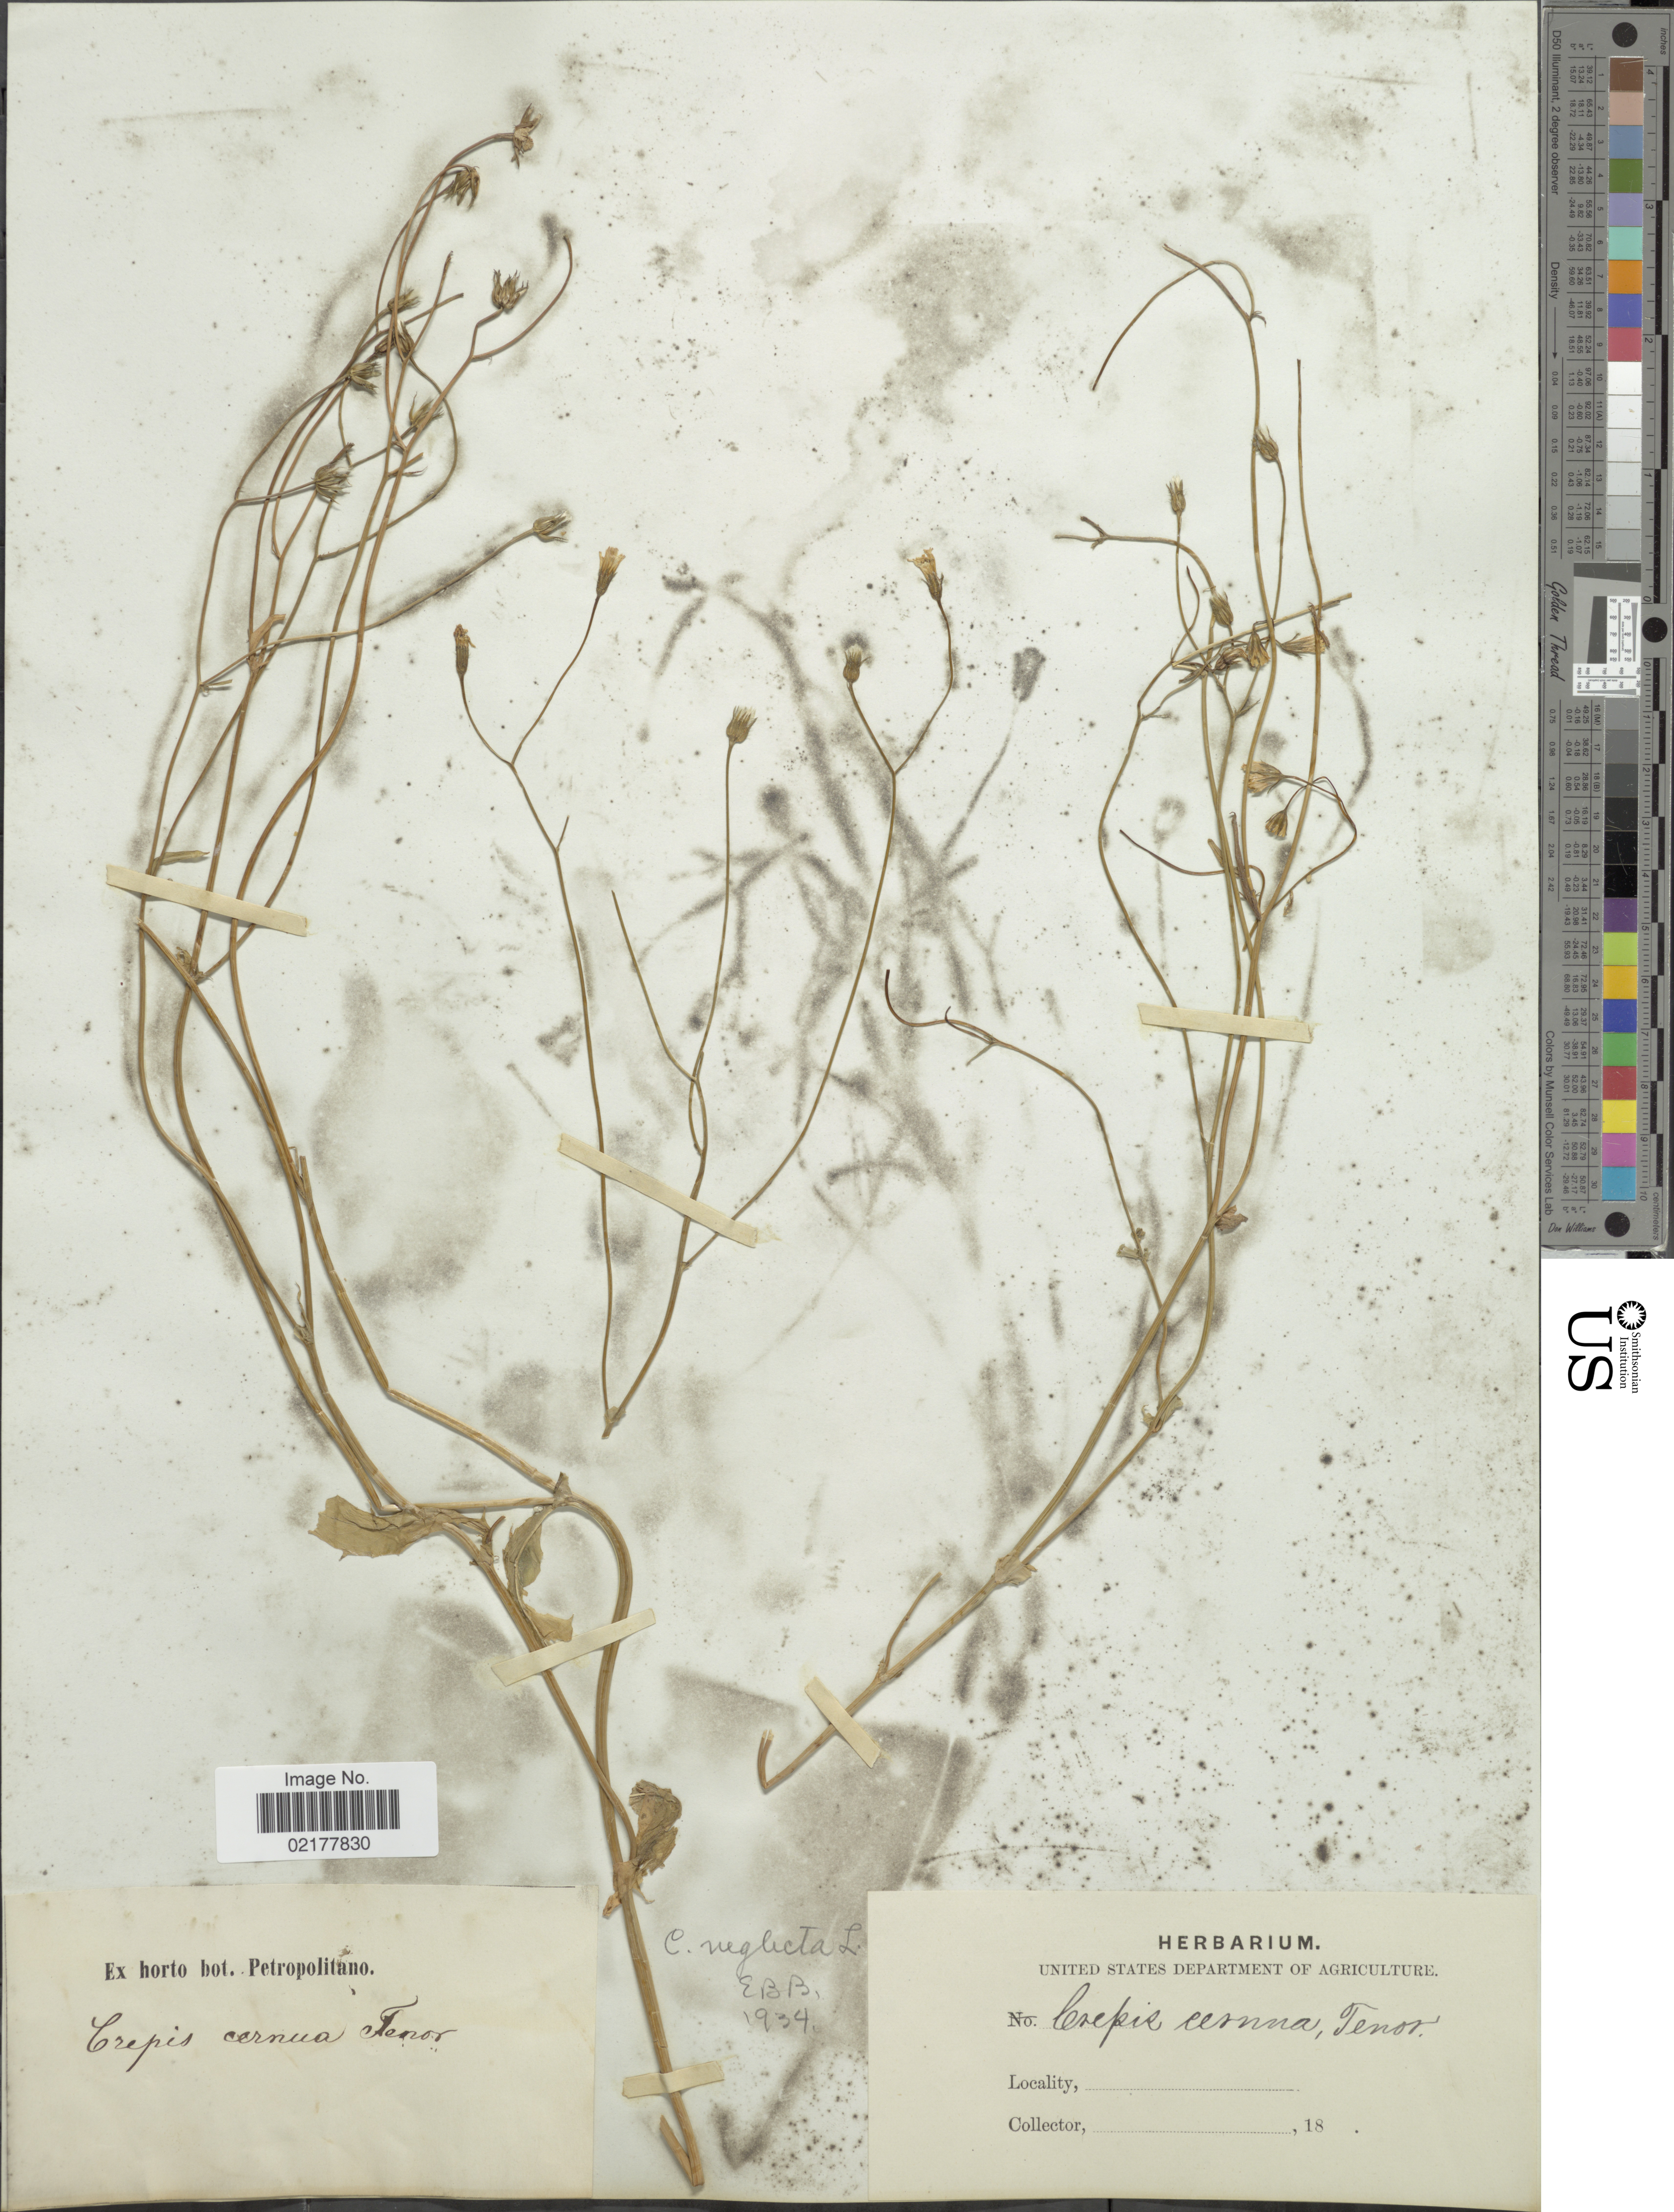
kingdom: Plantae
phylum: Tracheophyta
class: Magnoliopsida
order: Asterales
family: Asteraceae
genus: Crepis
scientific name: Crepis neglecta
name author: L.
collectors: ex Horto Bot. Petropolitano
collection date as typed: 18